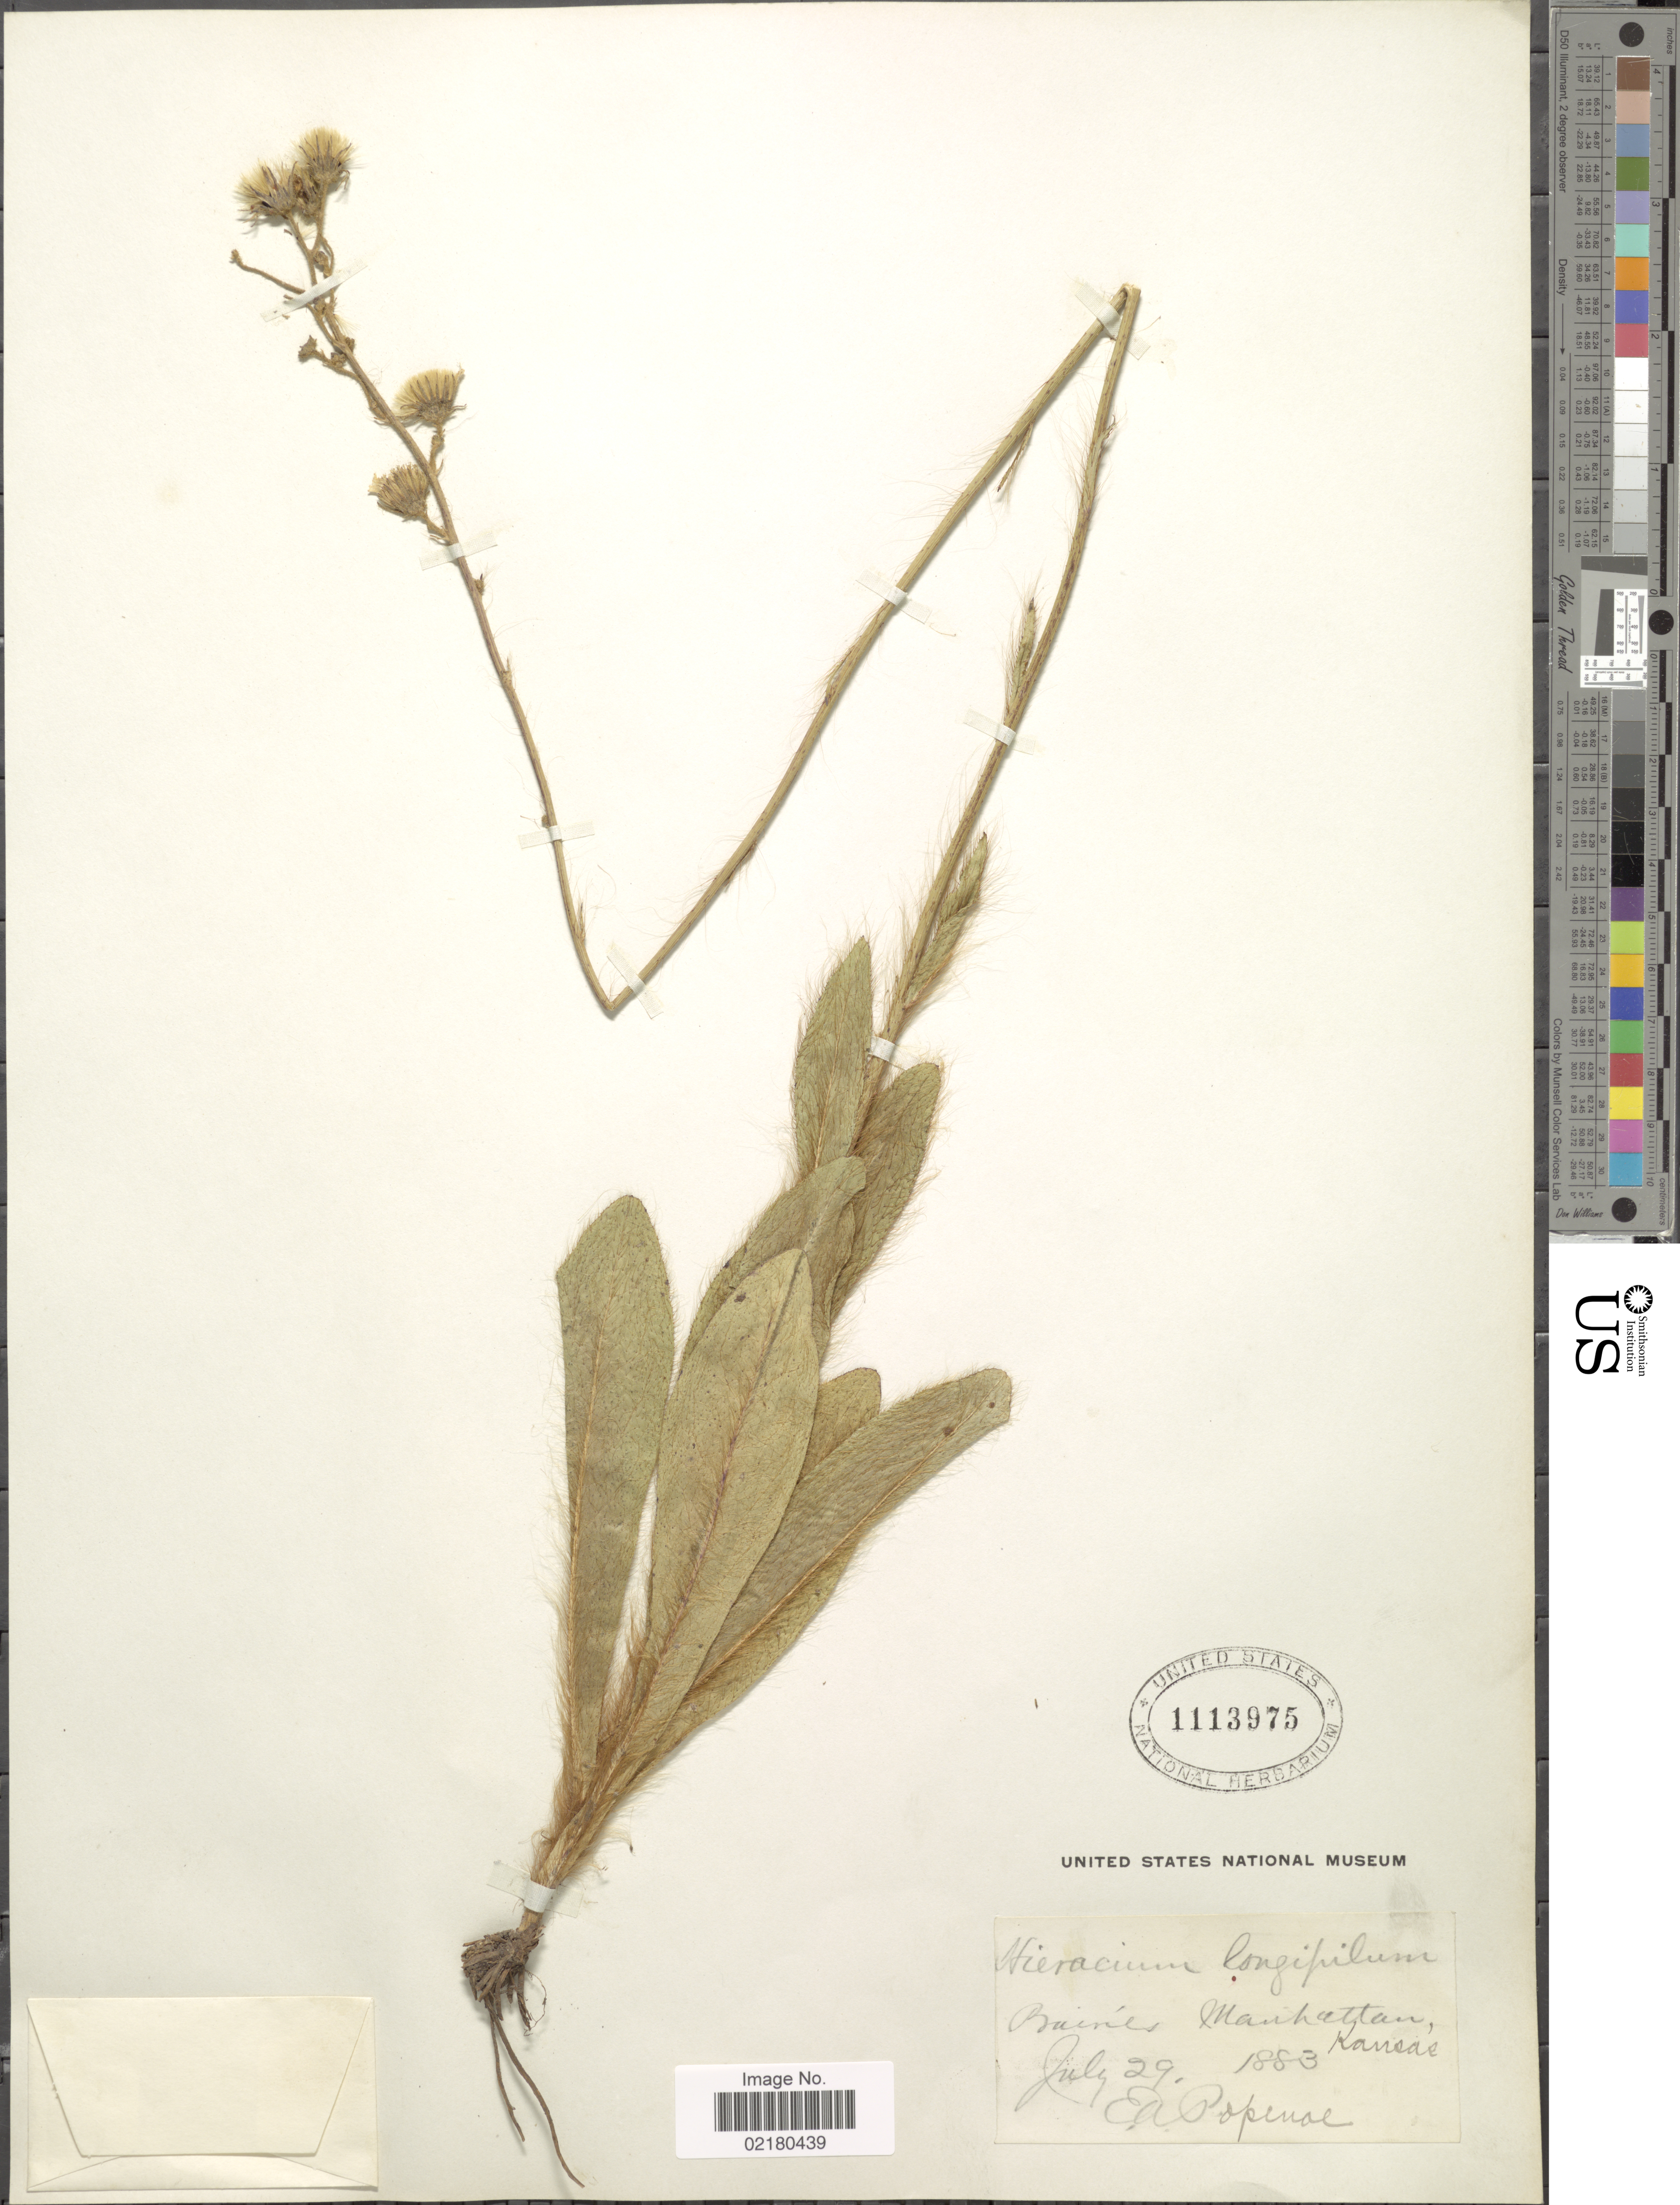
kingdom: Plantae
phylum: Tracheophyta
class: Magnoliopsida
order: Asterales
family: Asteraceae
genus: Hieracium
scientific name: Hieracium longipilum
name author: Torr. ex Hook.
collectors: E. A. Popenoe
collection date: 1883-07-29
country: United States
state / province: Kansas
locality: Bainer Manhattan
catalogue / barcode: US 1113975